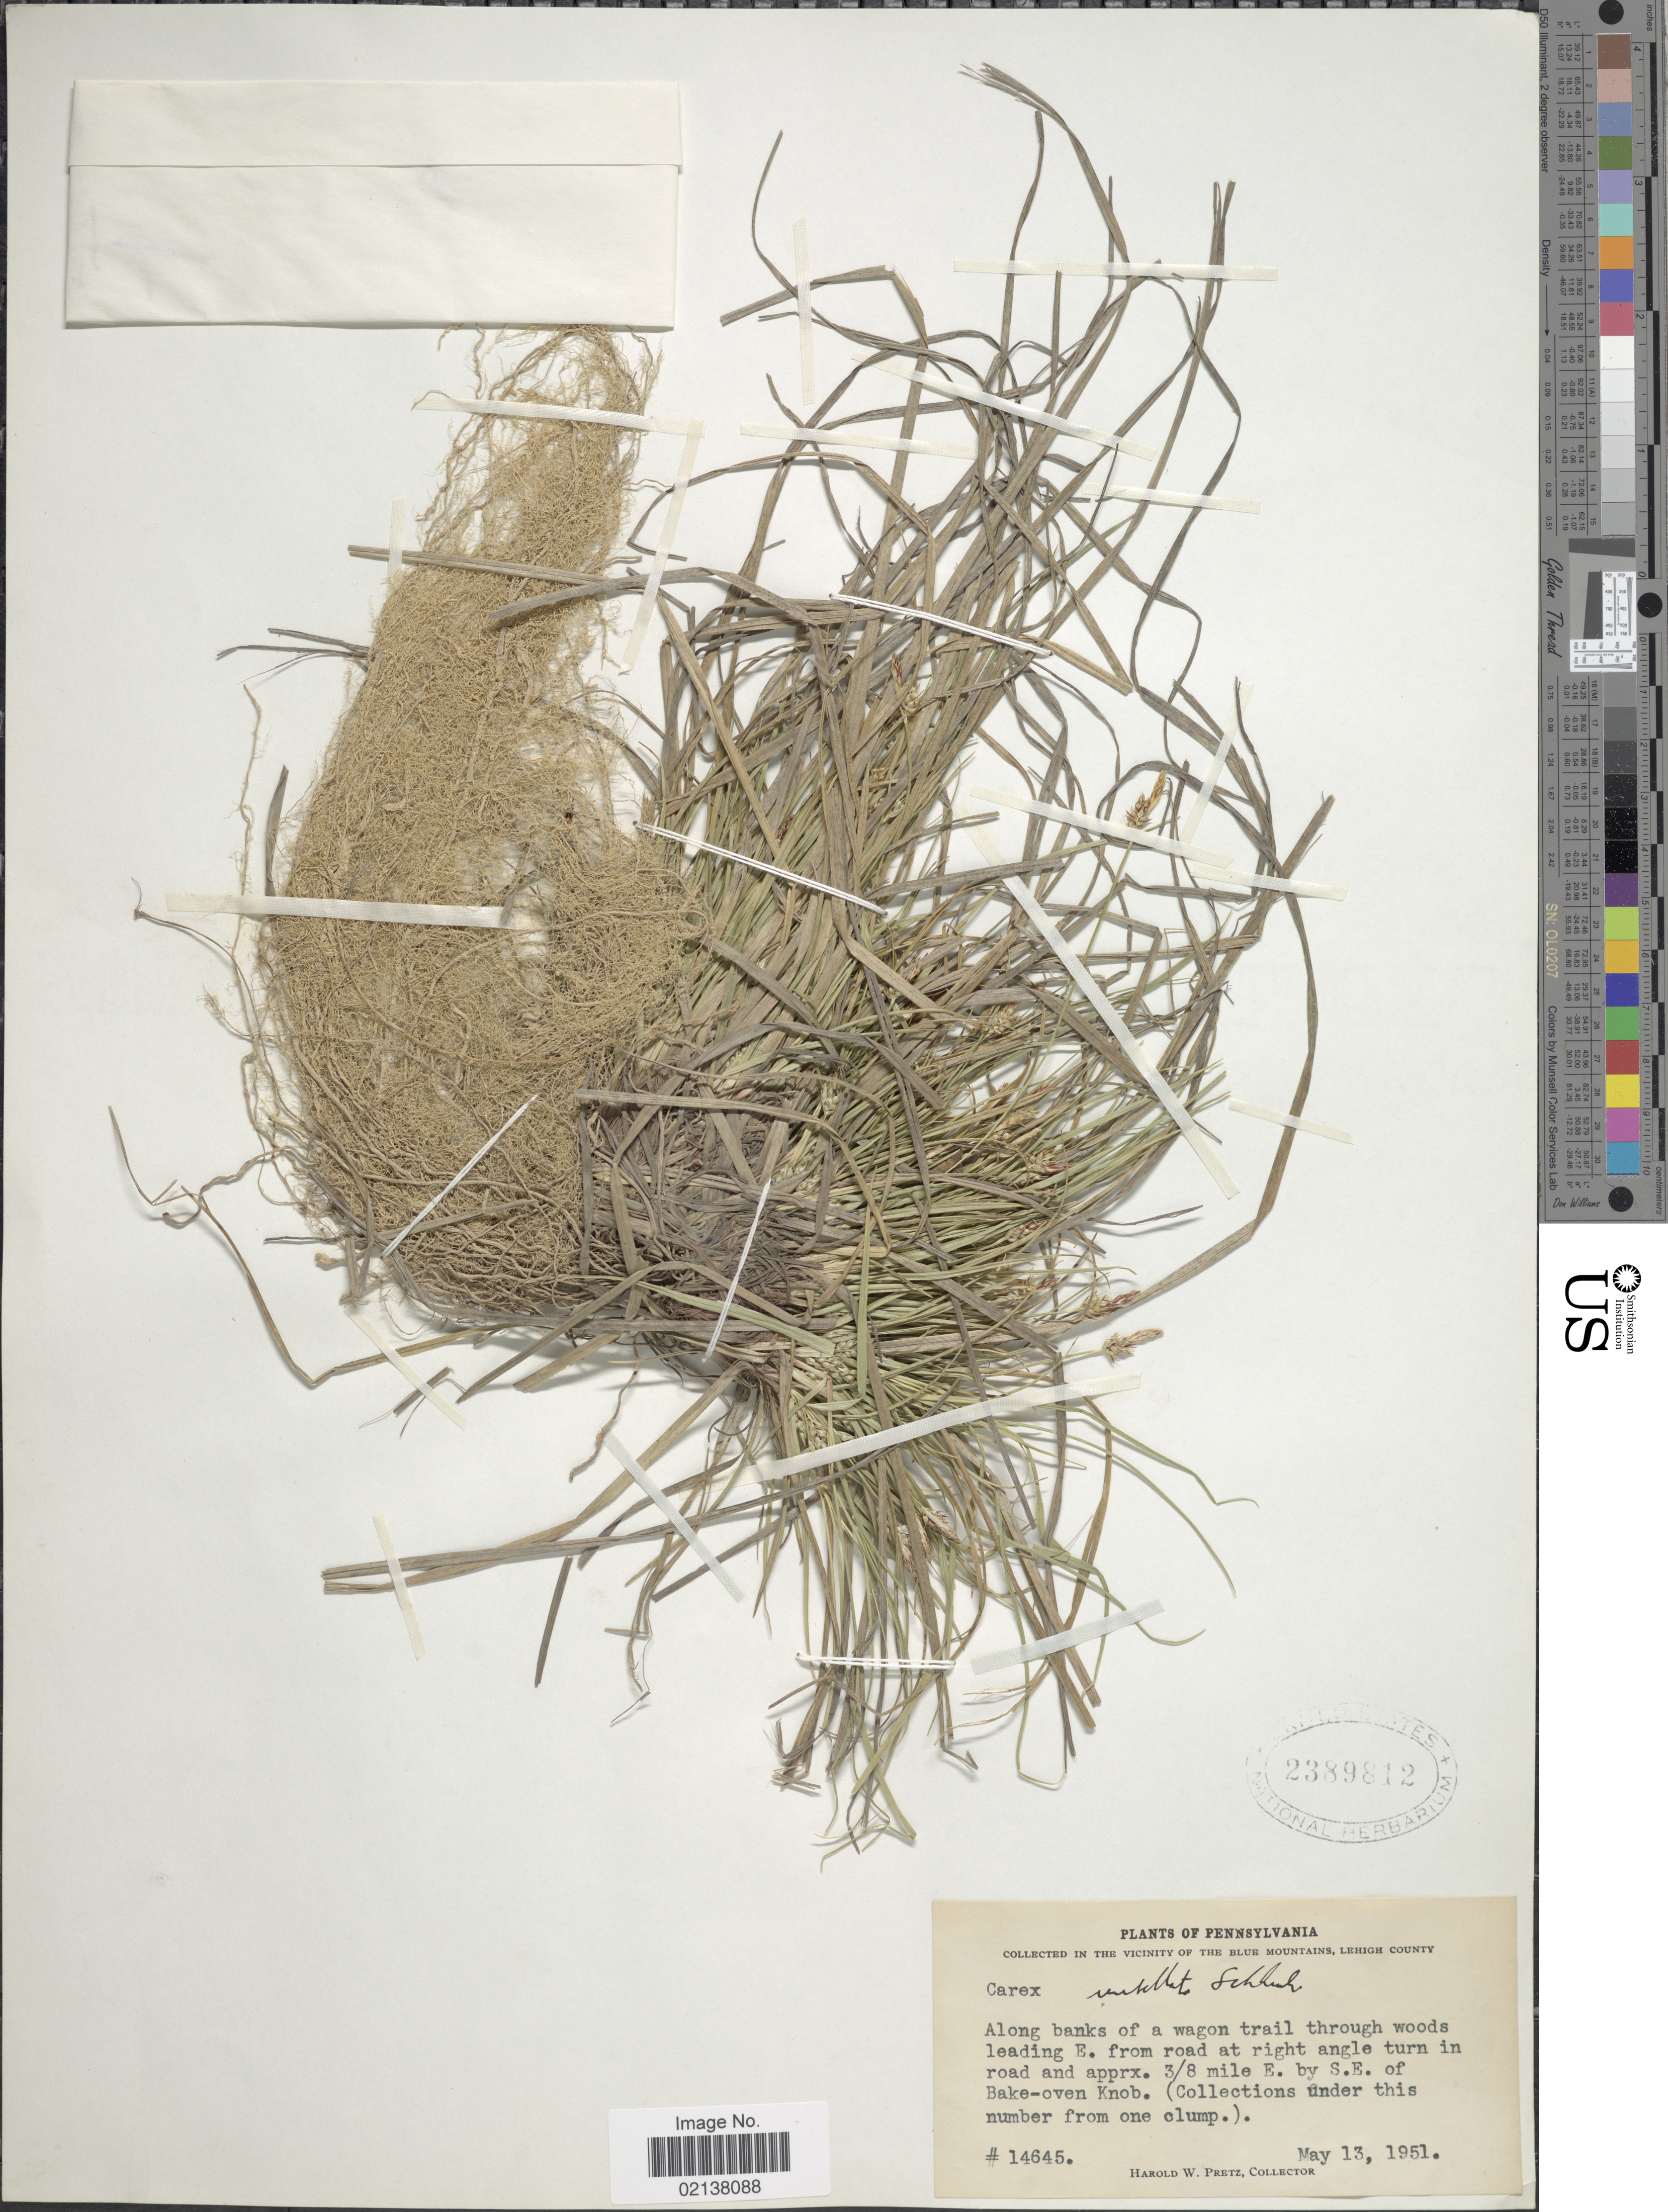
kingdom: Plantae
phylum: Tracheophyta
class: Liliopsida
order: Poales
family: Cyperaceae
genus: Carex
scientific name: Carex umbellata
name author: Schkuhr ex Willd.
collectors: H. W. Pretz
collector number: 14645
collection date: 1951-05-13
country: United States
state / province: Pennsylvania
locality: Along banks of a wagon trail through woods leading E. from road at right angle turn in road and apprx. 3/8 mile E. by S.E. of Bake-oven Knob.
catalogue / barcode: US 2389812